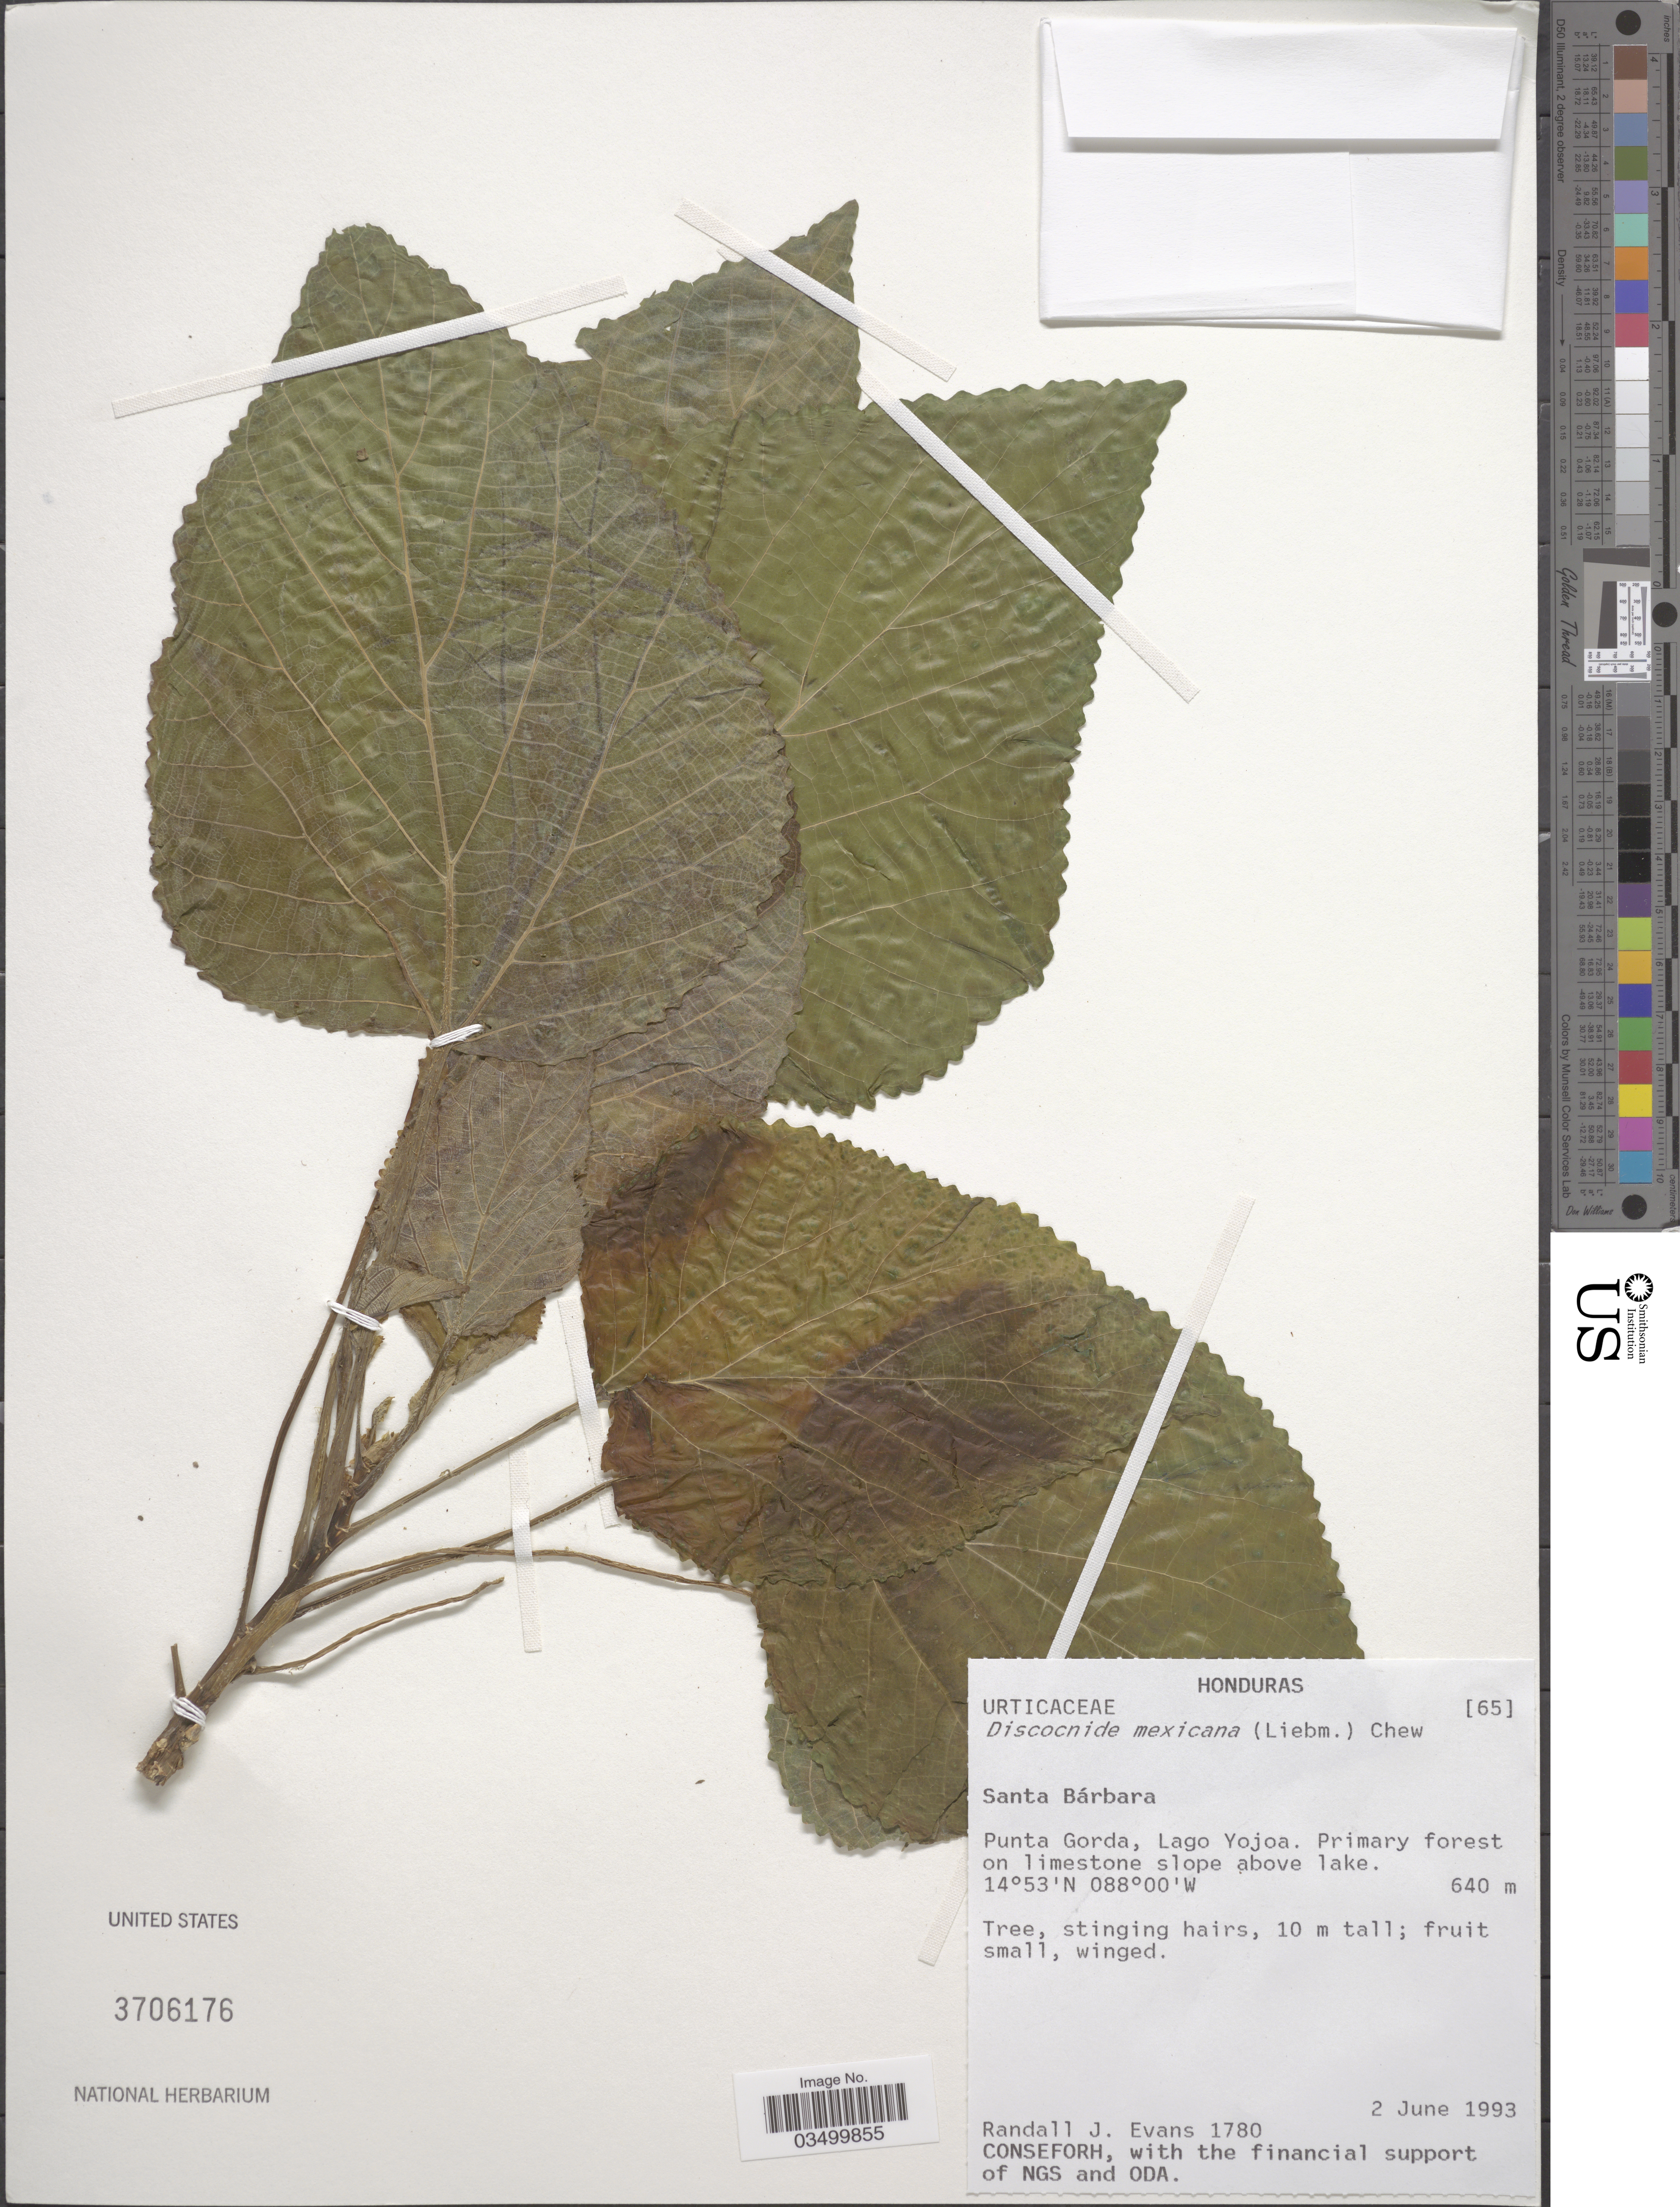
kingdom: Plantae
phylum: Tracheophyta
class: Magnoliopsida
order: Rosales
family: Urticaceae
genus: Discocnide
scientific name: Discocnide mexicana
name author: (Liebm.) Chew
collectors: R. J. Evans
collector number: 1780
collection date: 1993-06-02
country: Honduras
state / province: Santa Barbara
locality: Punta Gorda, Lago Yojoa.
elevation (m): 640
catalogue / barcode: US 3706176